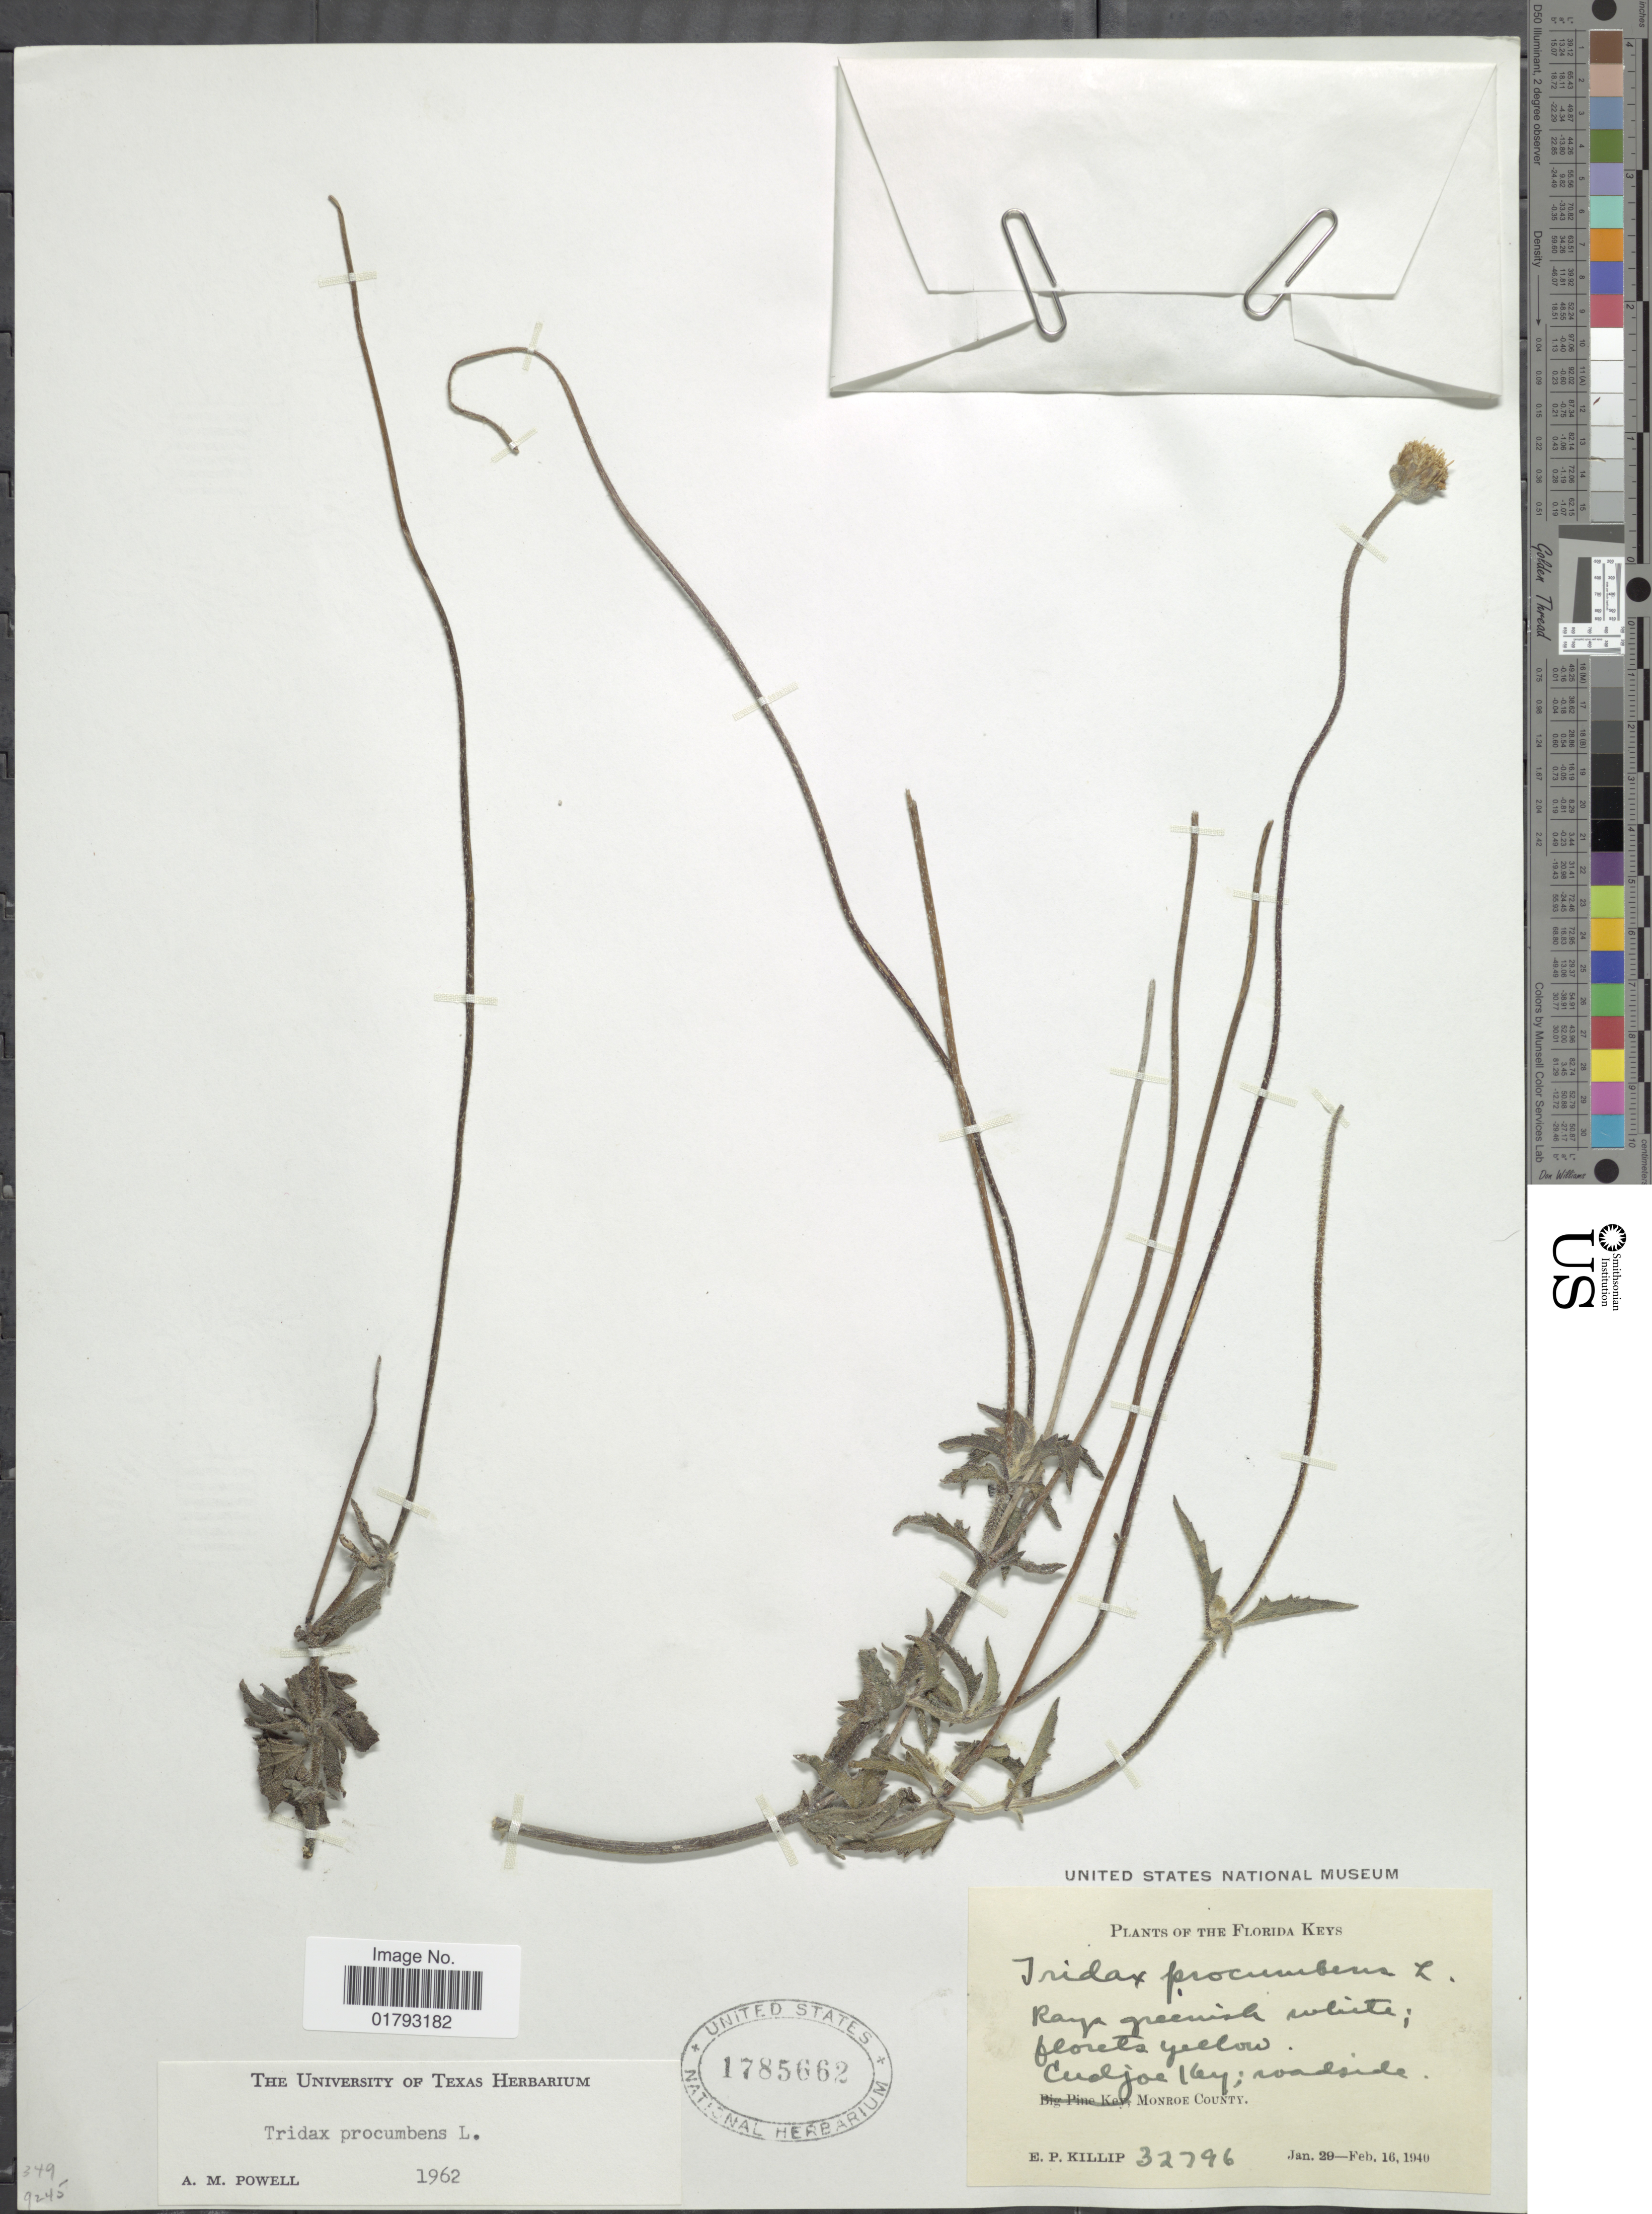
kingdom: Plantae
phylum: Tracheophyta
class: Magnoliopsida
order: Asterales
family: Asteraceae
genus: Tridax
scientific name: Tridax procumbens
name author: L.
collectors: E. P. Killip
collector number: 32796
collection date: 1940-01-29/1940-02-16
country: United States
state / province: Florida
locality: The Florida Keys. Cudjoe Key; roadside. Monroe County.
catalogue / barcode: US 1785662